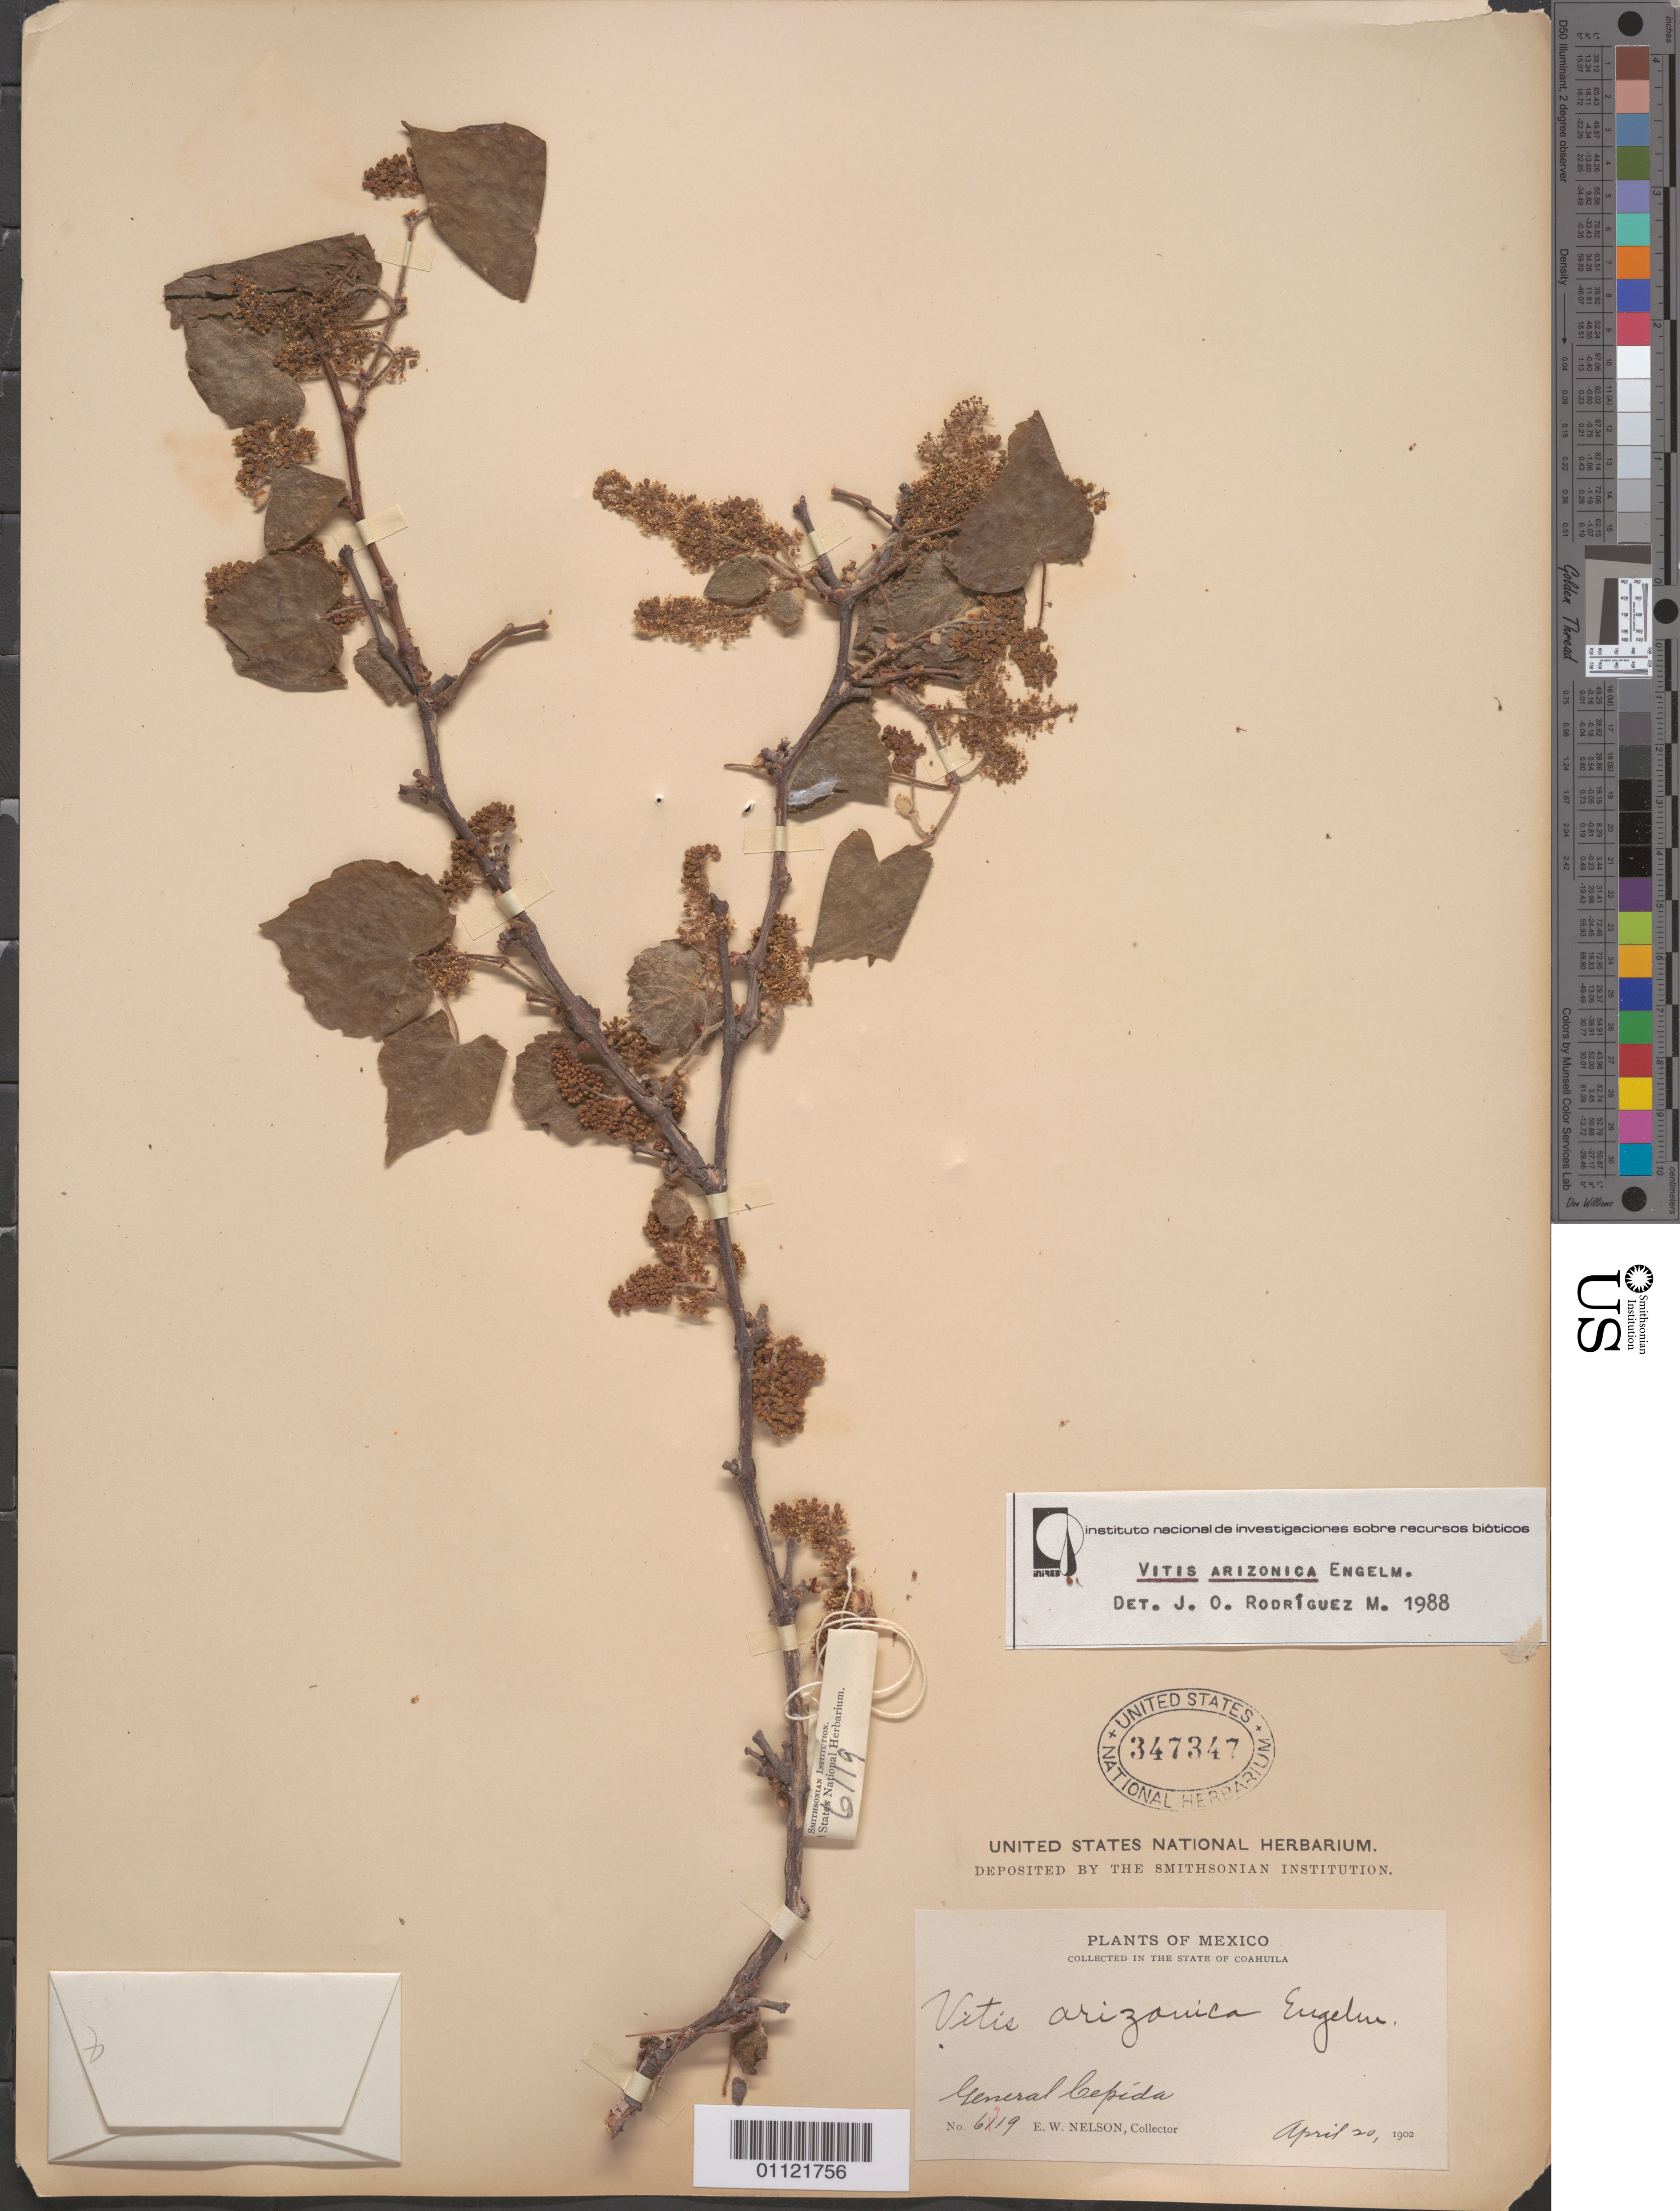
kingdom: Plantae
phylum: Tracheophyta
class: Magnoliopsida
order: Vitales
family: Vitaceae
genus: Vitis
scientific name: Vitis arizonica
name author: Engelm.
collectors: E. W. Nelson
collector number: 6719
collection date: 1902-04-20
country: Mexico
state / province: Coahuila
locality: Genesal Cepida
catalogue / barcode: US 347347